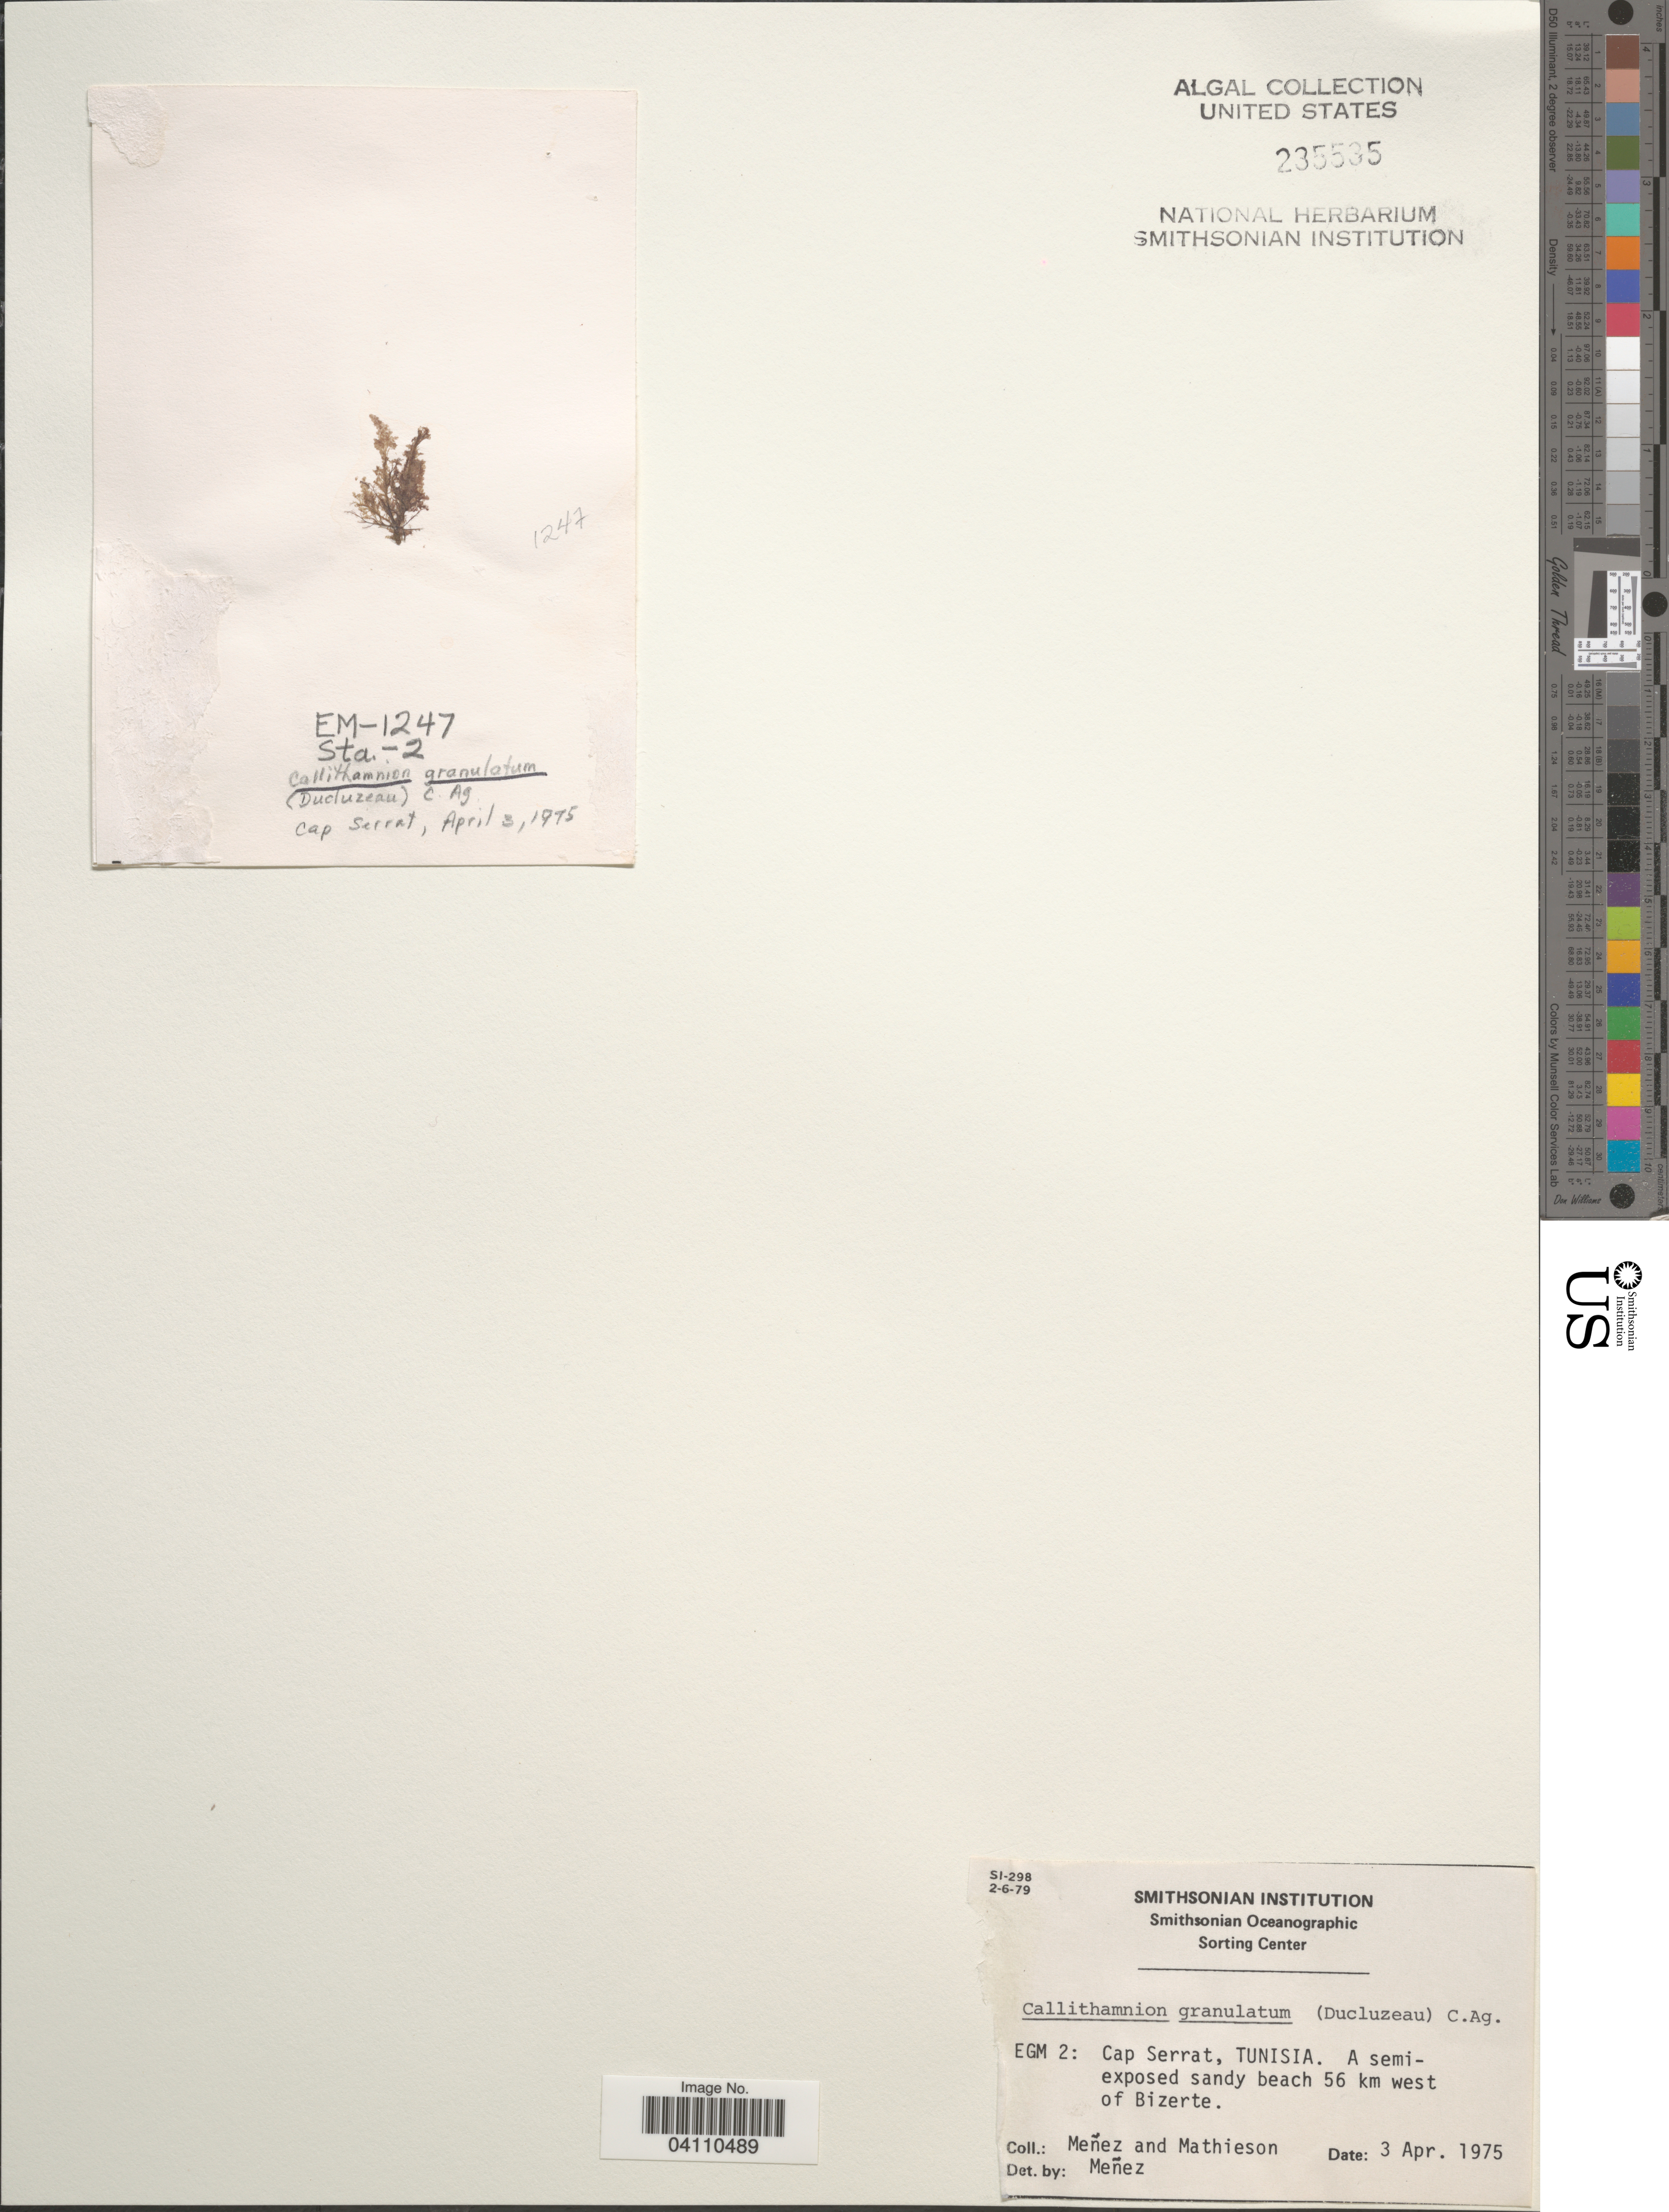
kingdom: Plantae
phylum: Rhodophyta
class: Florideophyceae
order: Ceramiales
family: Callithamniaceae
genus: Callithamnion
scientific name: Callithamnion granulatum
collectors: Menez & Mathieson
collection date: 1975-04-03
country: Tunisia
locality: EGM 2: Cap Serrat, Tunisia. A semi-exposed sandy beach 56 km west of Bizerte.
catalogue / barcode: US 235535